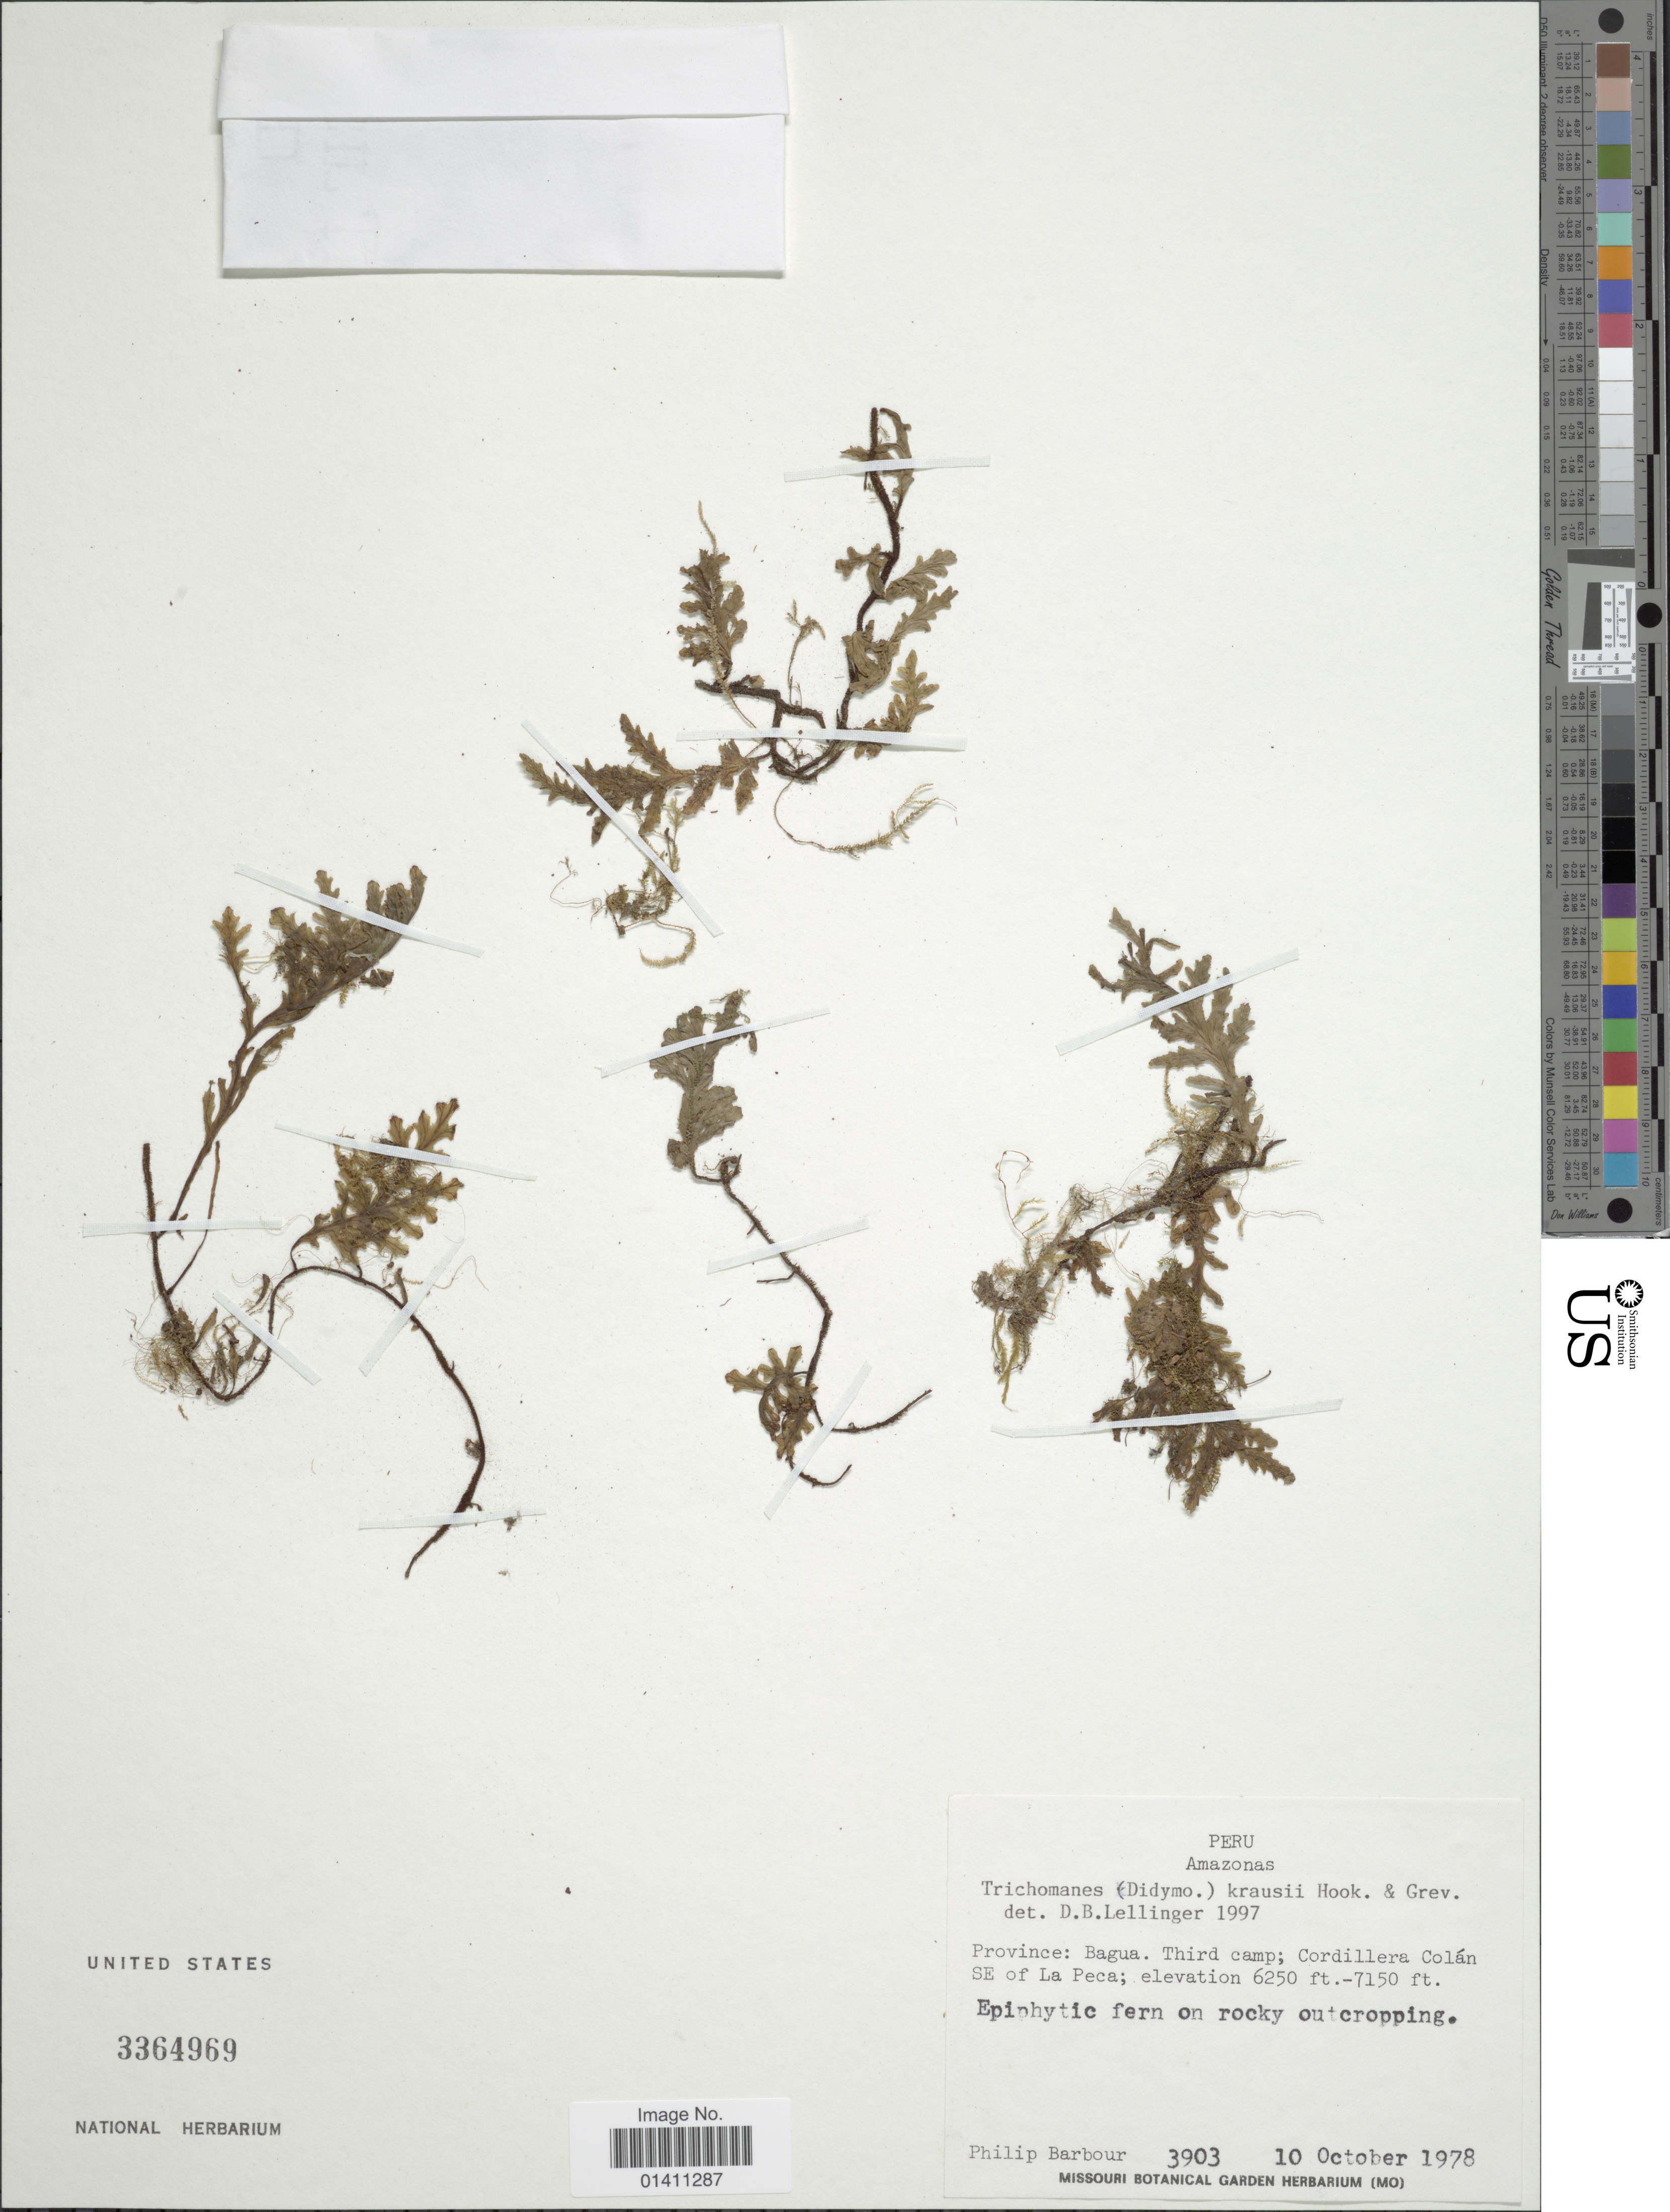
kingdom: Plantae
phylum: Tracheophyta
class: Polypodiopsida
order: Hymenophyllales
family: Hymenophyllaceae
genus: Didymoglossum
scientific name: Didymoglossum kraussii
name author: (Hook. & Grev.) C. Presl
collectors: P. Barbour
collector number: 3903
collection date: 1978-10-10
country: Peru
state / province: Amazonas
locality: Province: Bagua. Third camp; Cordillera Colan SE of La Peca.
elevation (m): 1905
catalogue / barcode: US 3364969